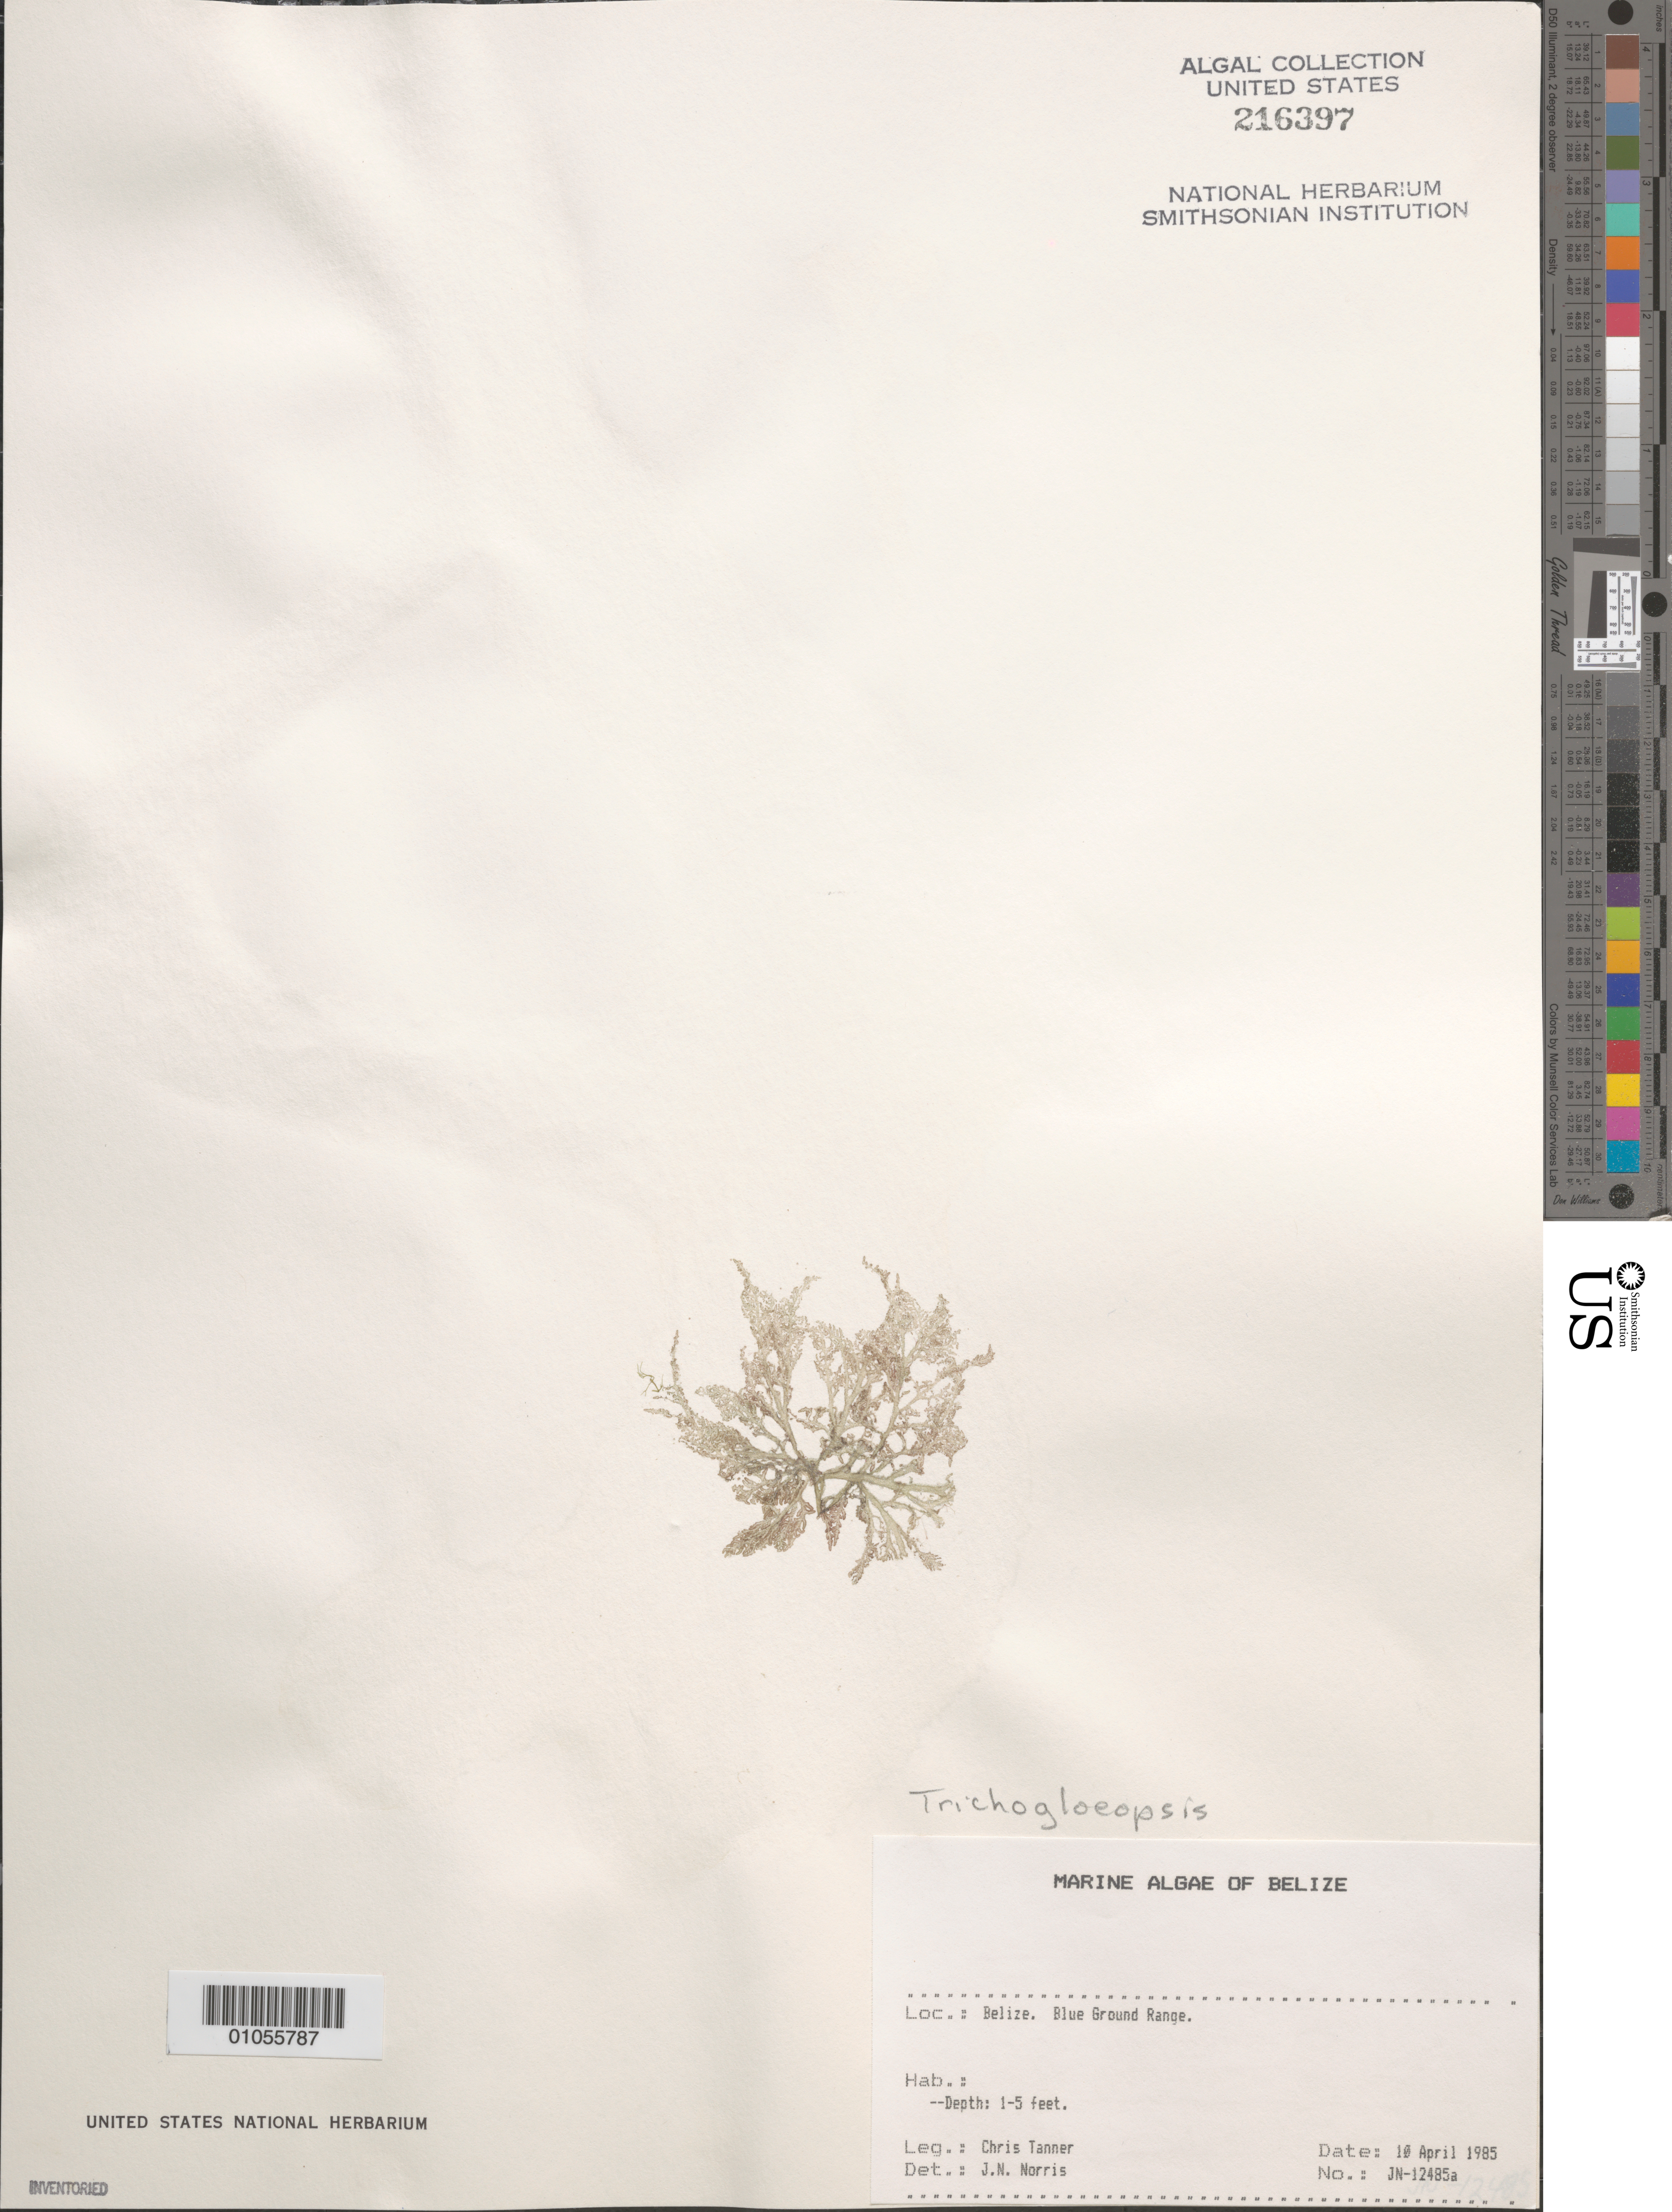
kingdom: Plantae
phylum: Rhodophyta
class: Florideophyceae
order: Nemaliales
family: Liagoraceae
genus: Trichogloeopsis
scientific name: Trichogloeopsis sp.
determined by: Norris, James N.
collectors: C. Tanner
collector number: JN-12485A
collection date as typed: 10 Apr 1985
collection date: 1985-04-10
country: Belize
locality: Blue Ground Range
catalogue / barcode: US 216397